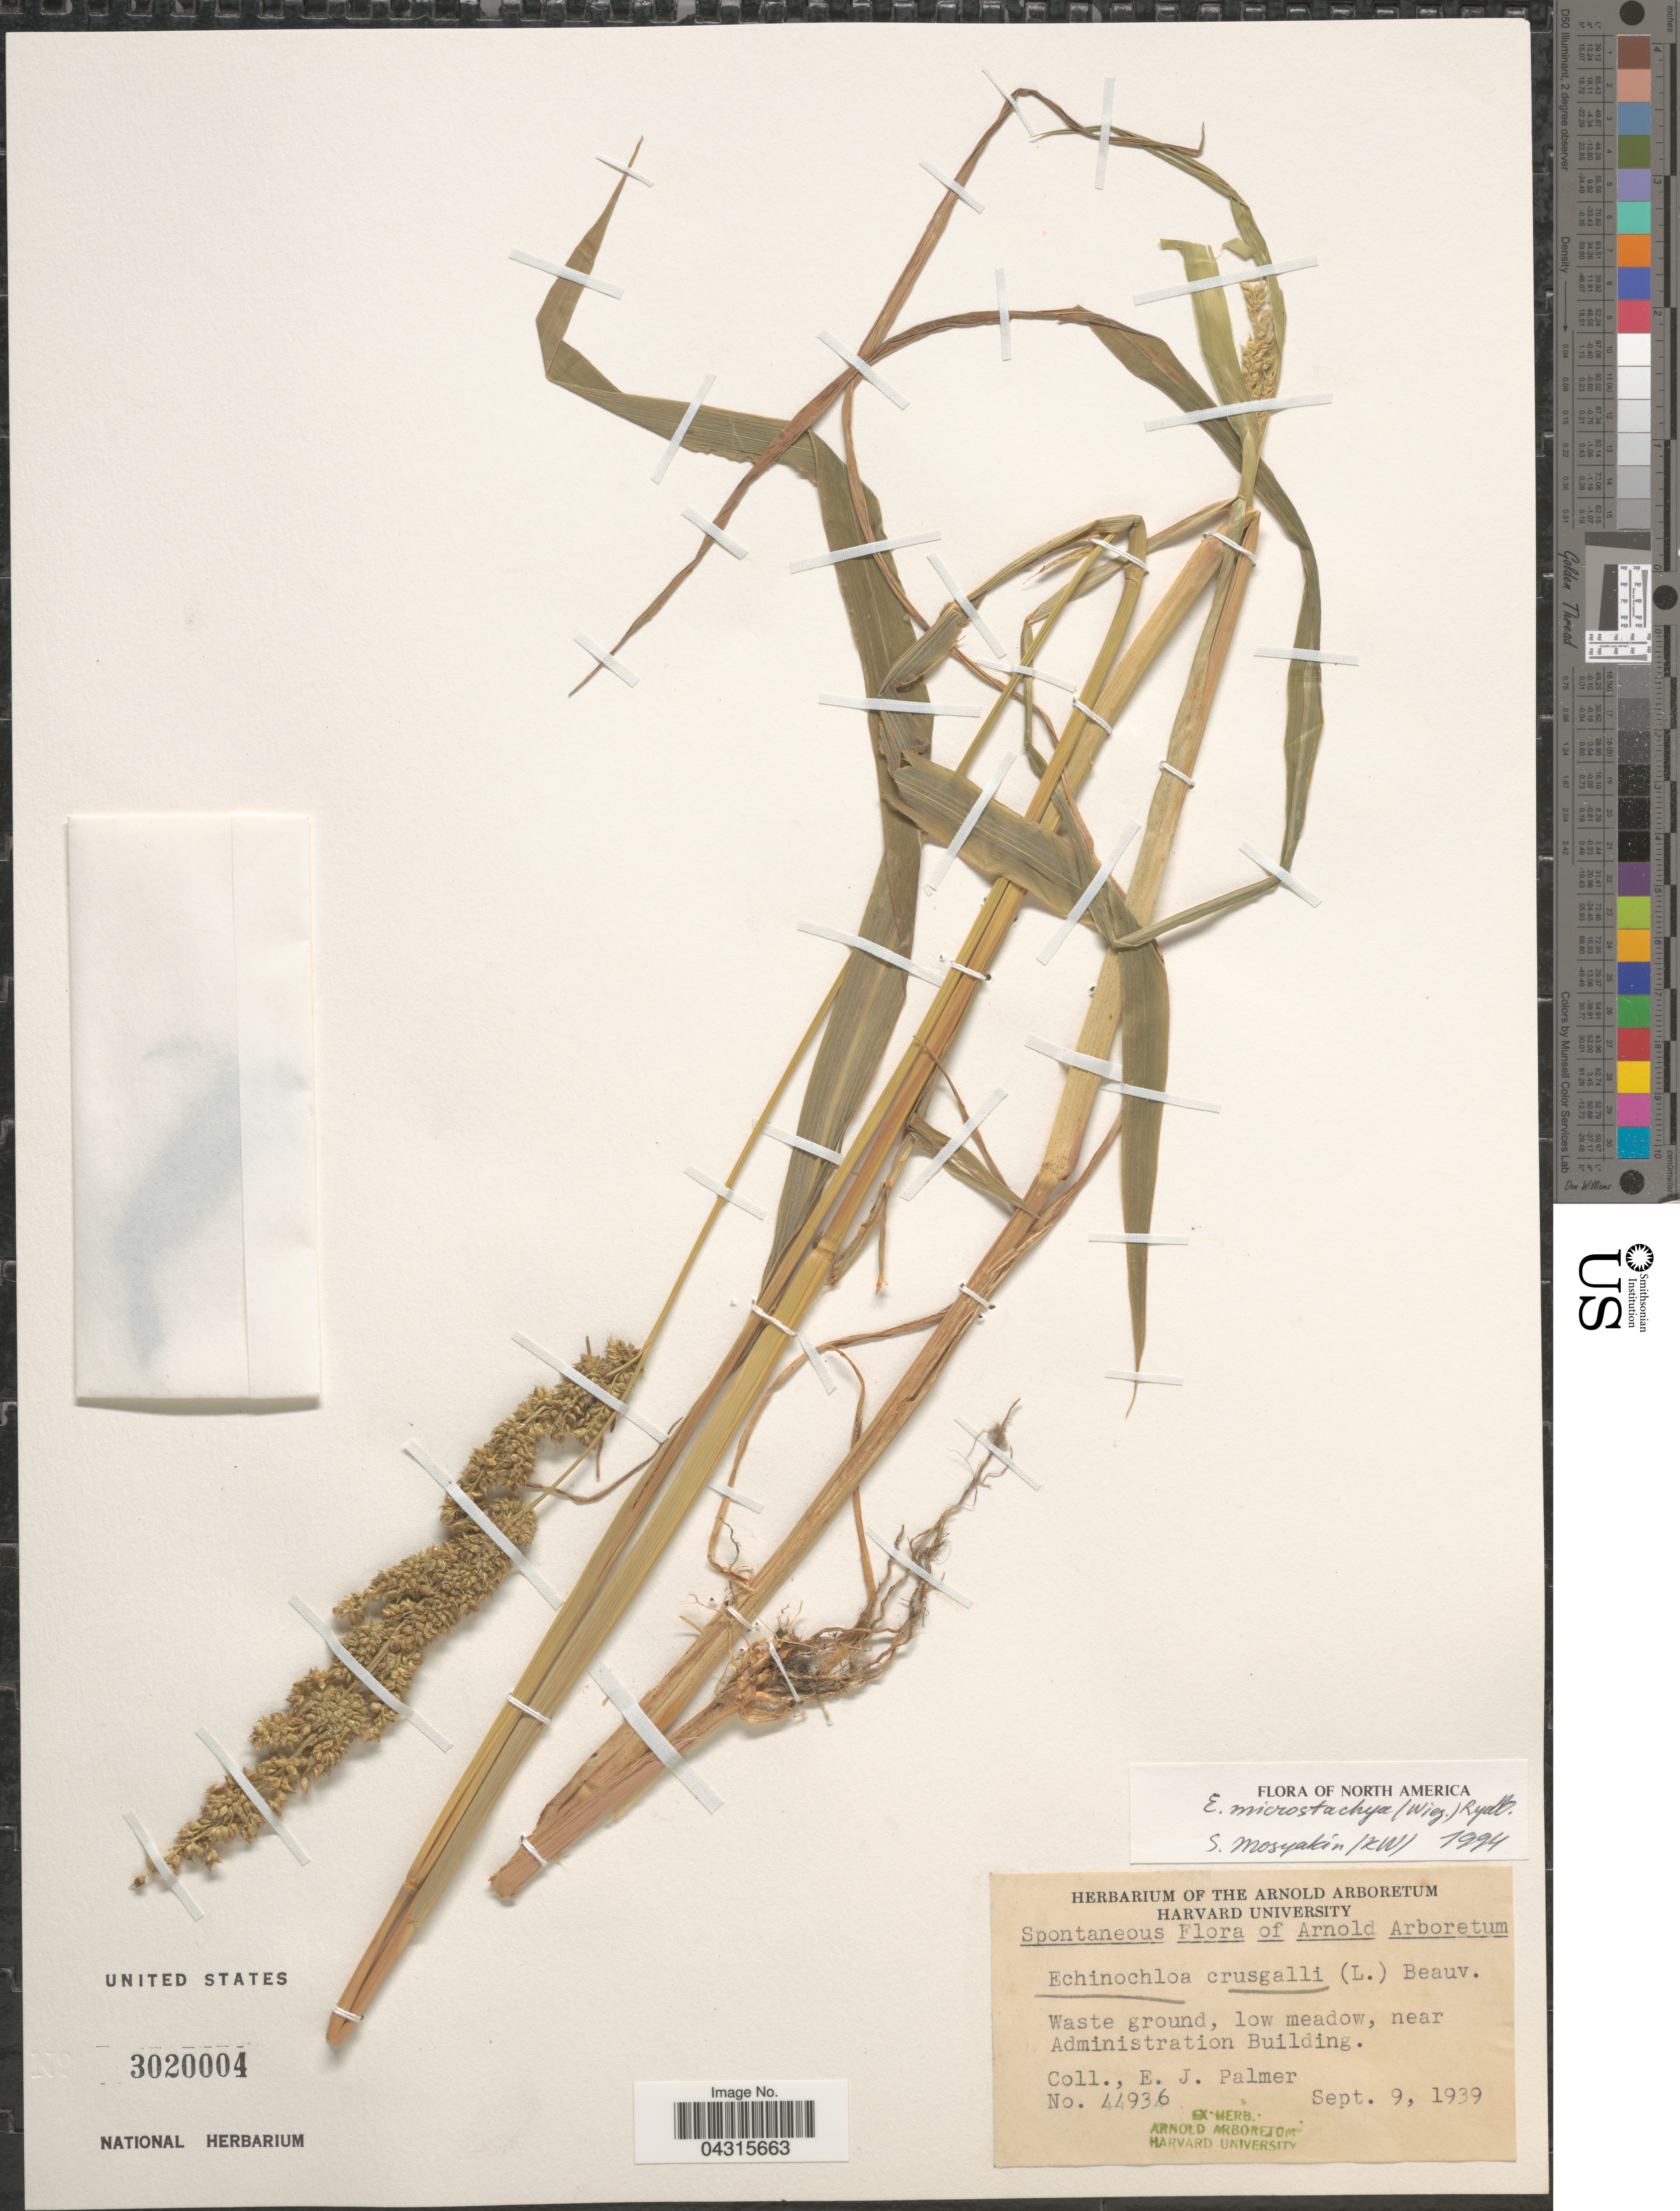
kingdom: Plantae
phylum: Tracheophyta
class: Liliopsida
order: Poales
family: Poaceae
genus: Echinochloa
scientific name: Echinochloa muricata var. microstachya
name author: Wiegand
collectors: E. J. Palmer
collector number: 44936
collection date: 1939-09-09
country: United States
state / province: Massachusetts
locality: Arnold Arboretum. Waste ground, low meadow, near Administration Building.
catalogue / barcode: US 3020004